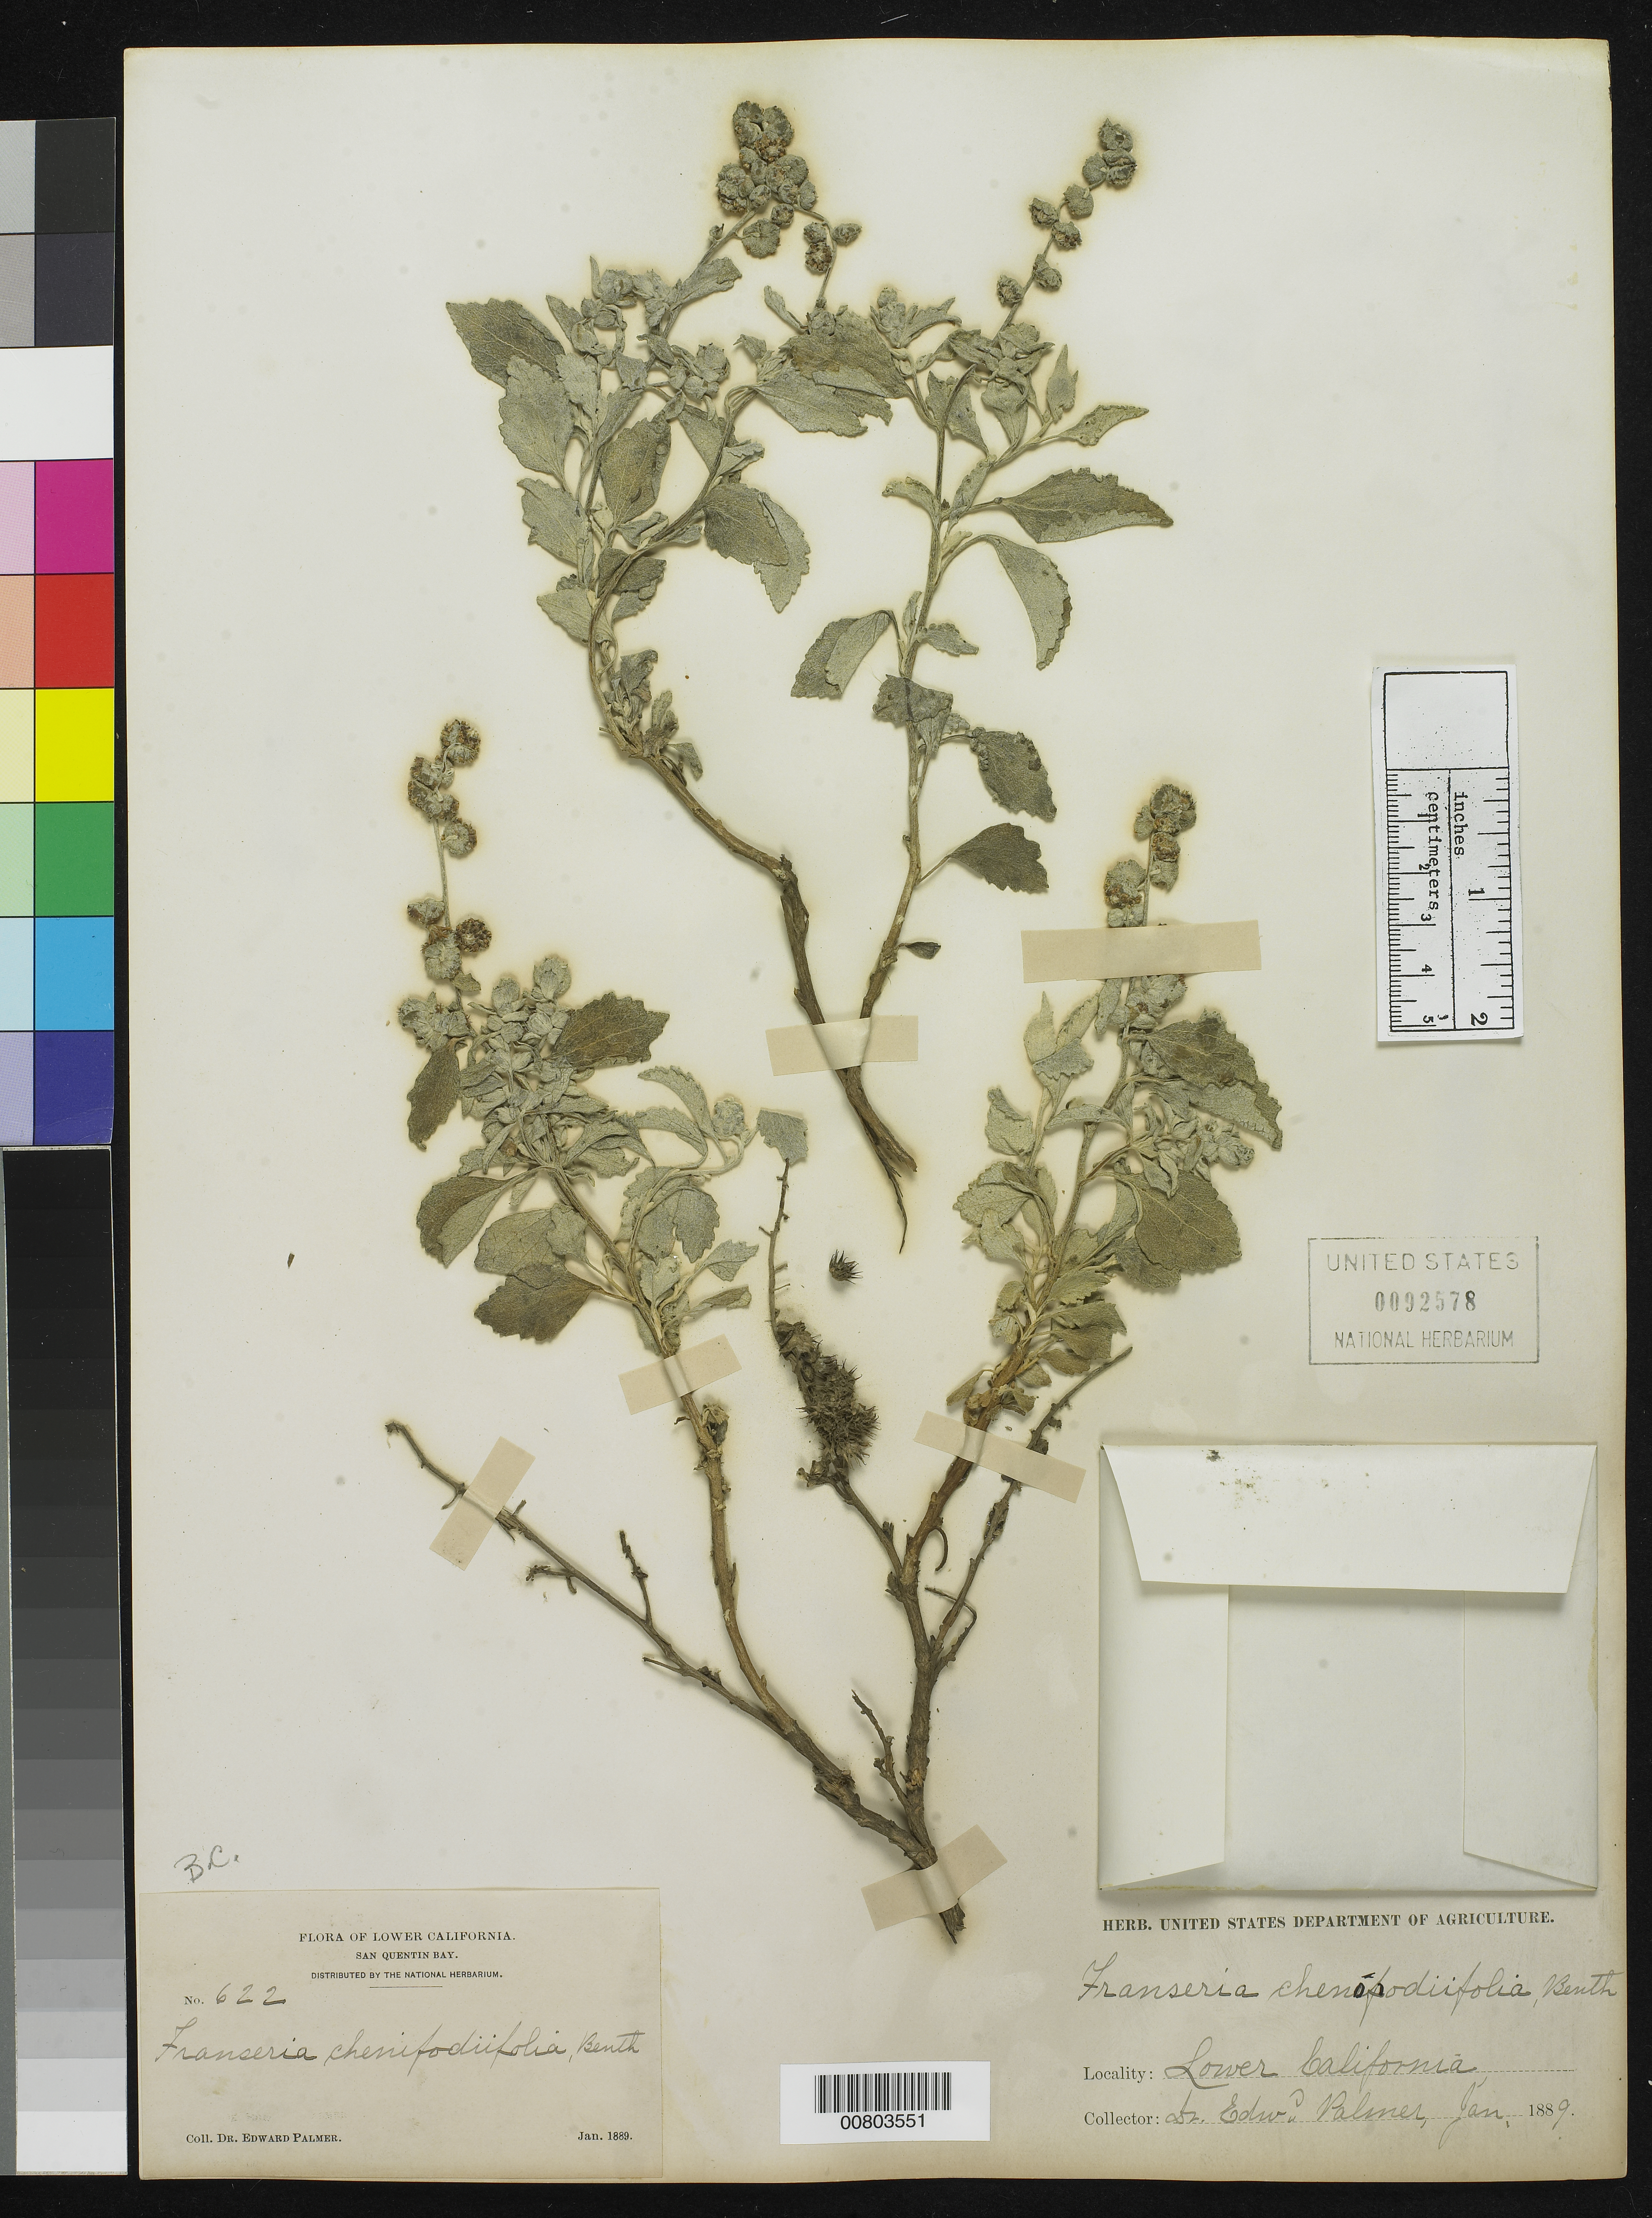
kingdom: Plantae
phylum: Tracheophyta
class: Magnoliopsida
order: Asterales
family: Asteraceae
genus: Franseria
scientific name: Franseria chenopodiifolia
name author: Benth.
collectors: E. Palmer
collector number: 622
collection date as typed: Jan 1889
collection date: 1889-01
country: Mexico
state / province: Baja California Norte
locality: San Quentin Bay, Baja California.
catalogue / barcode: US 92578